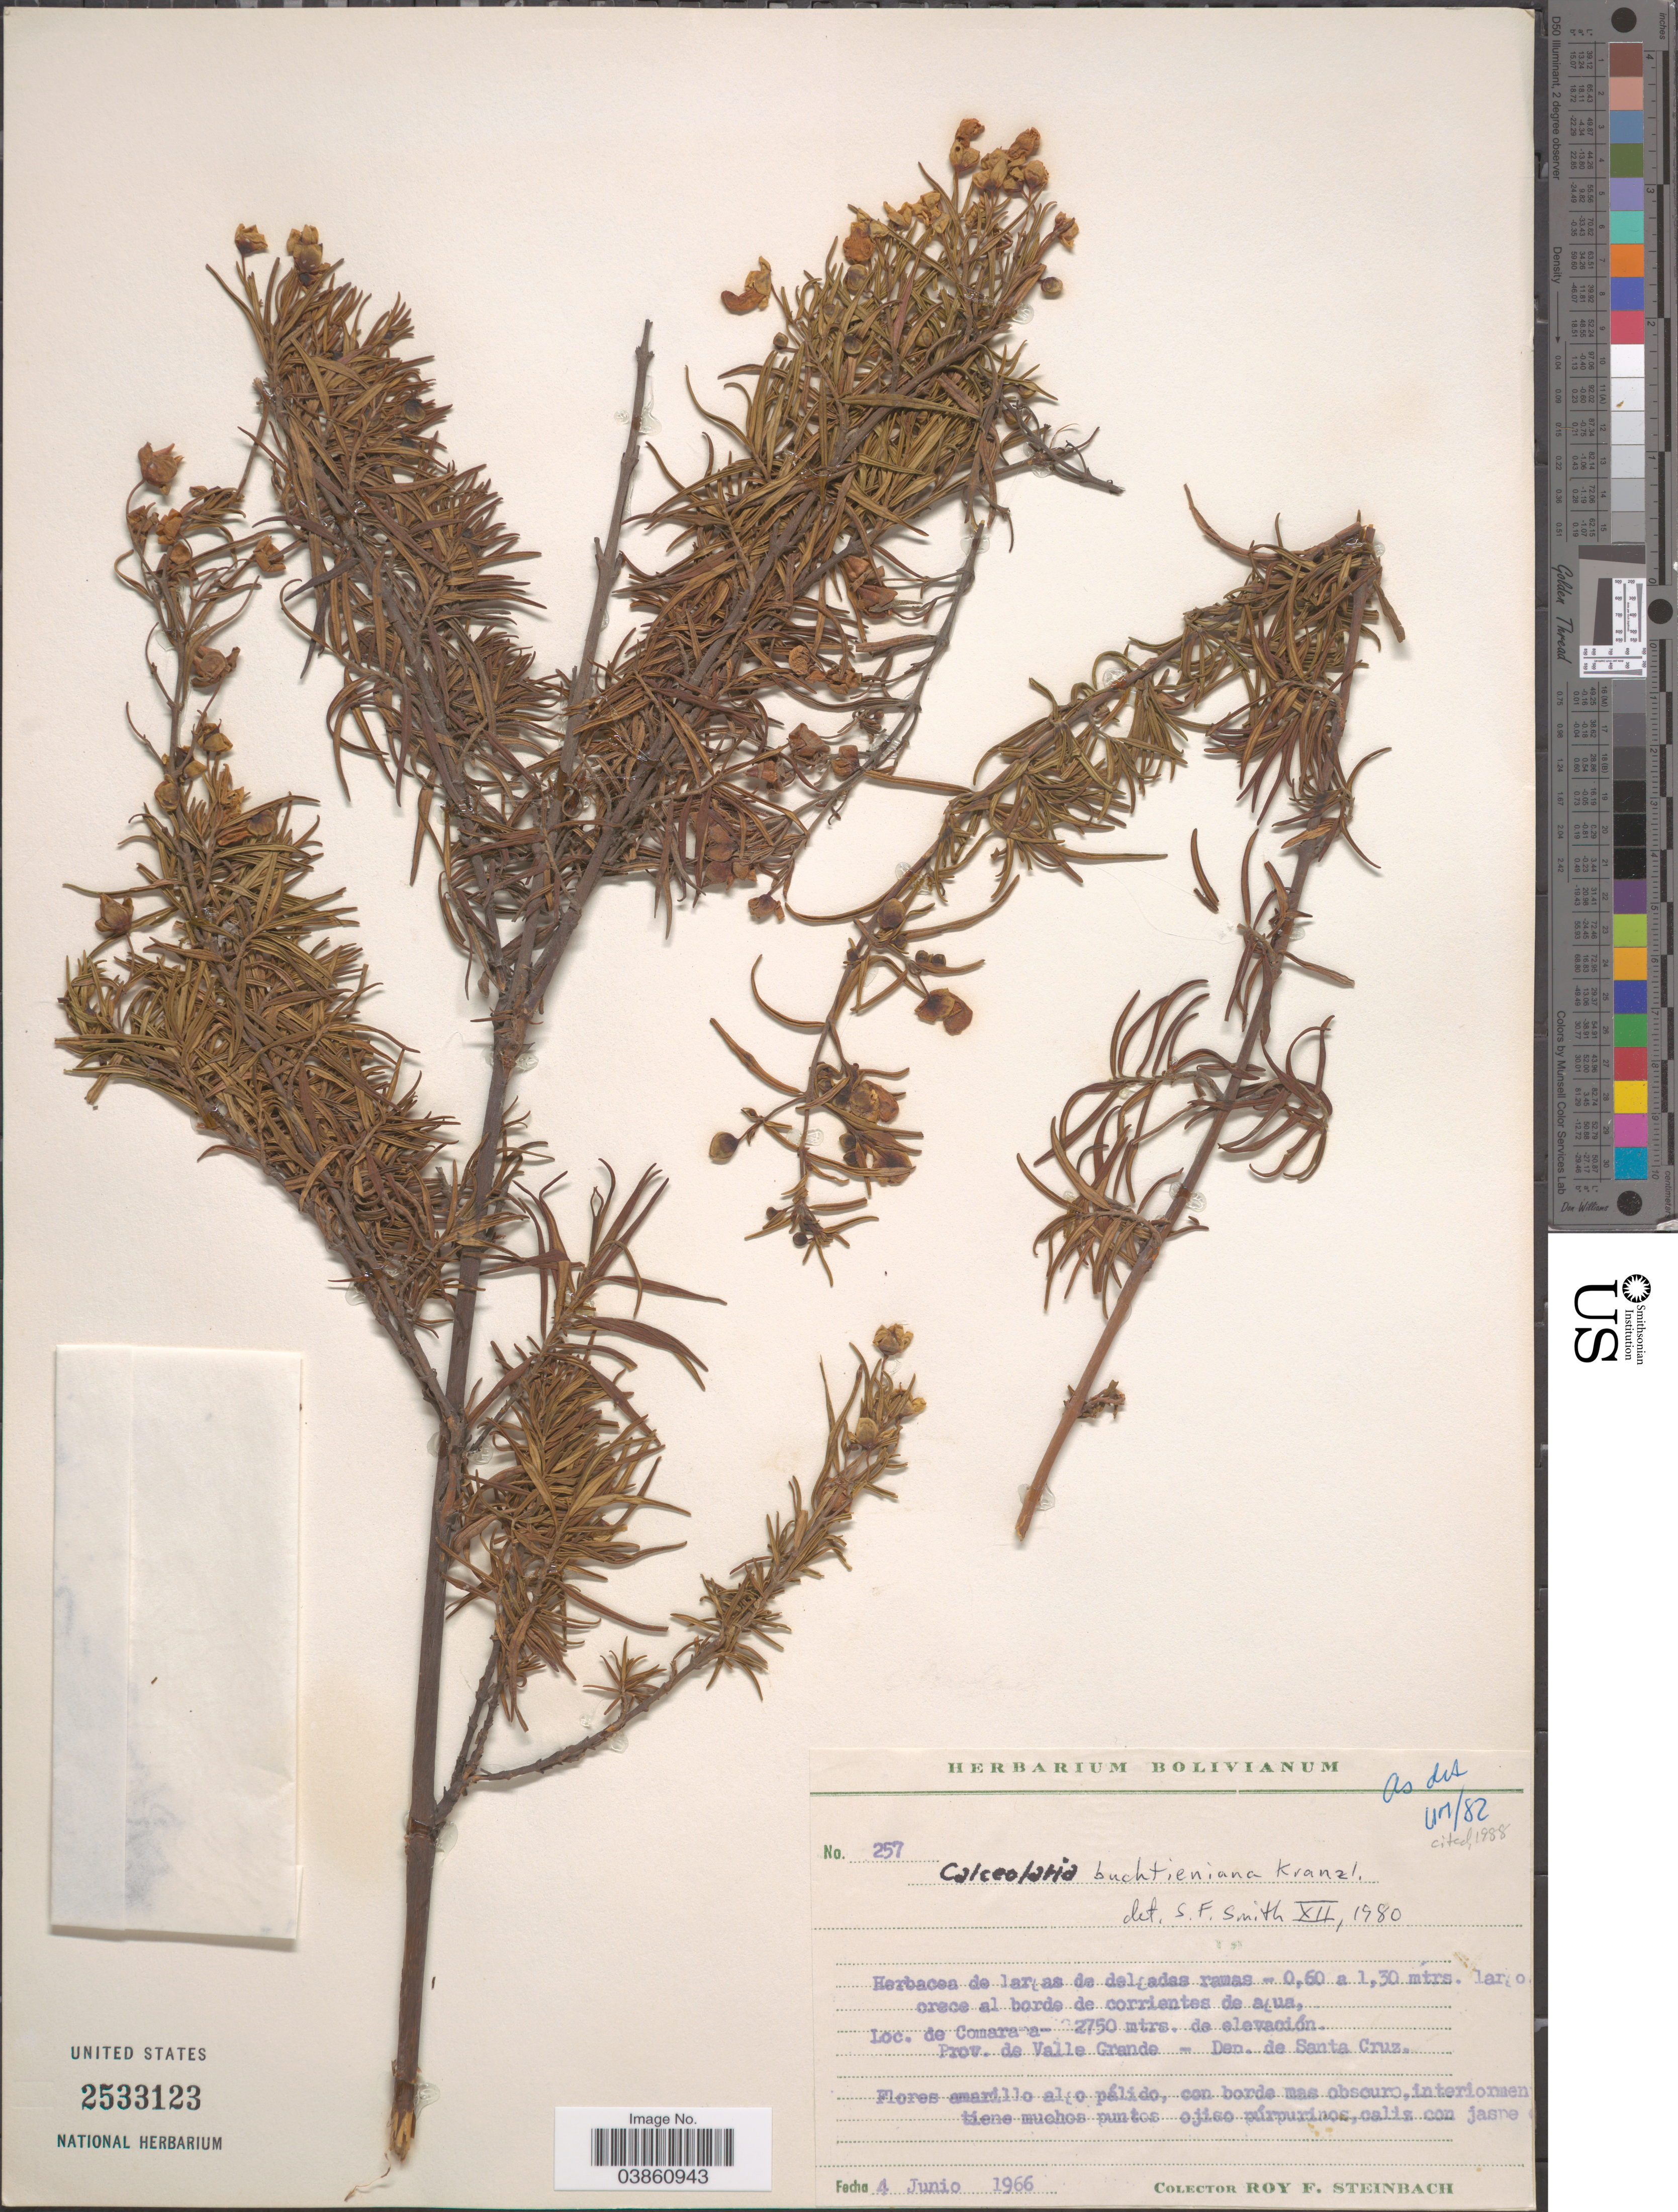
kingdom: Plantae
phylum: Tracheophyta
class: Magnoliopsida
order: Lamiales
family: Calceolariaceae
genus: Calceolaria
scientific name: Calceolaria buchtieniana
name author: Kraenzl.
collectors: R. F. Steinbach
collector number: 257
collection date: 1966-06-04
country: Bolivia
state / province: Santa Cruz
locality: Comarapa. Prov. de Valle Grande - Dep. de Santa Cruz.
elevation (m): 2750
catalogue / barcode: US 2533123